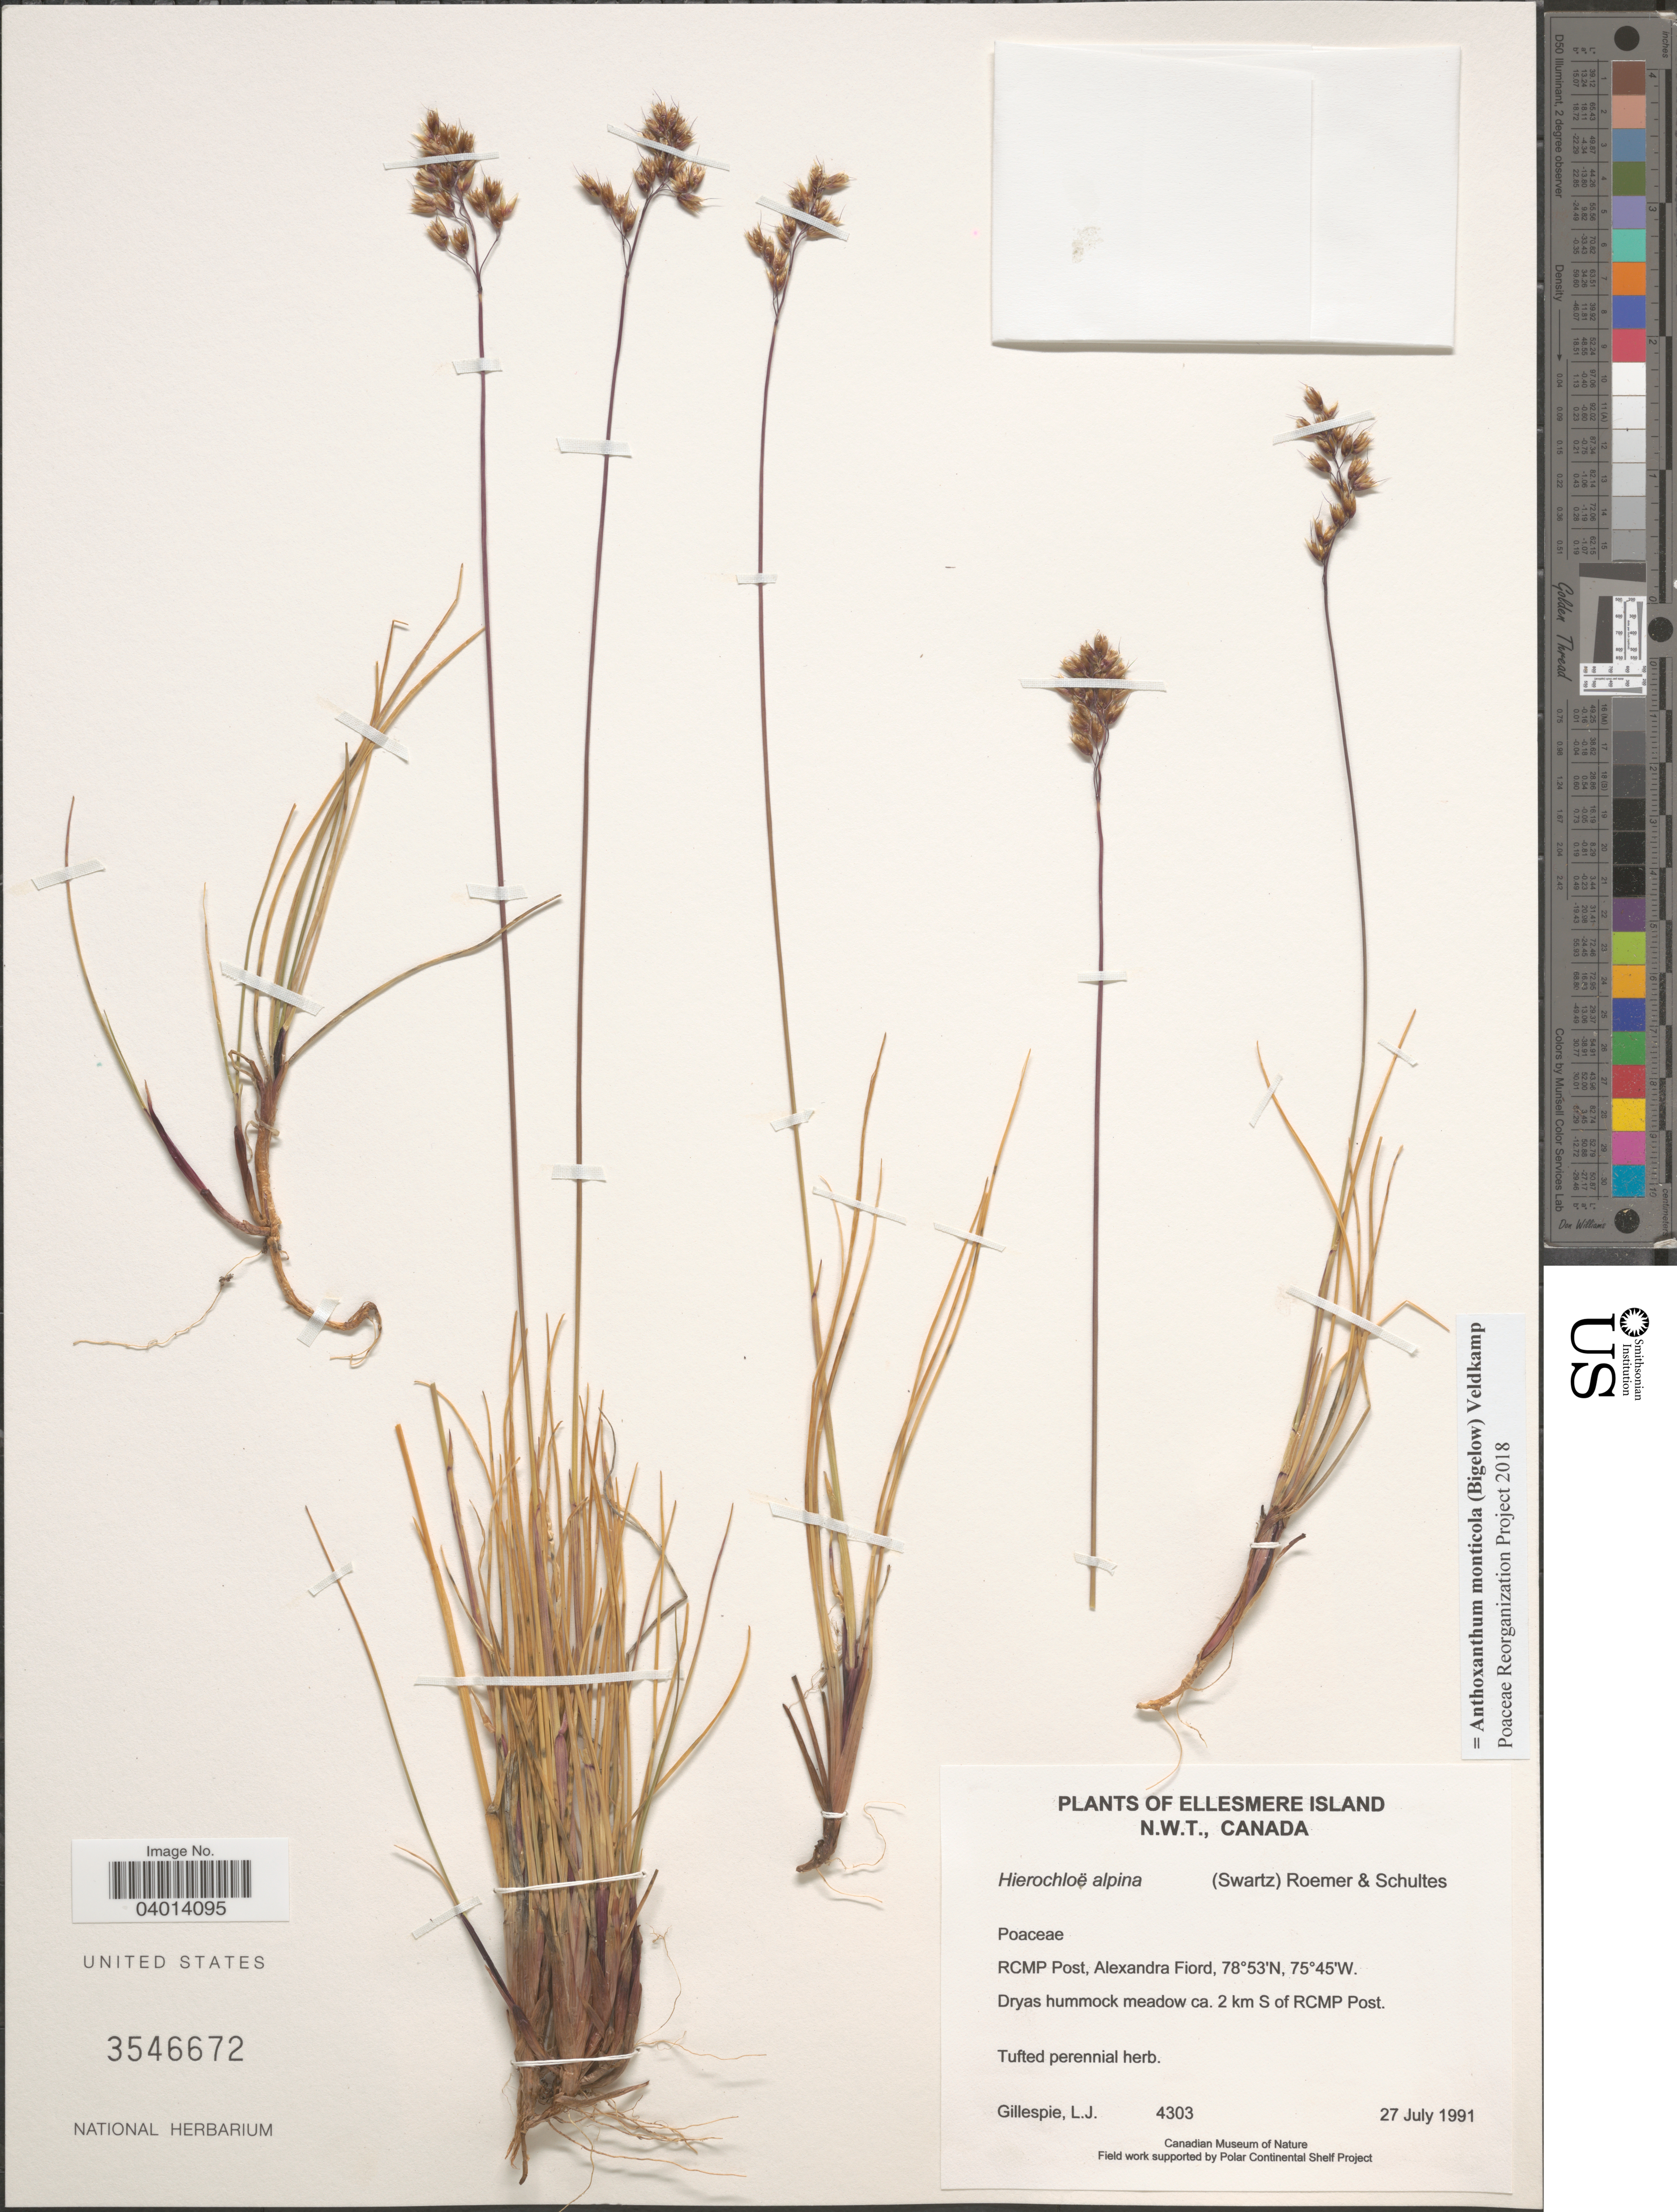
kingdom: Plantae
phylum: Tracheophyta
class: Liliopsida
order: Poales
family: Poaceae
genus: Anthoxanthum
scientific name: Anthoxanthum monticola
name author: (Bigelow) Veldkamp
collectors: L. Gillespie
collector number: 4303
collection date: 1991-07-27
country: Canada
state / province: Northwest Territories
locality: Ellesmere Island. RCMP Post, Alexandra Fiord. Dryas hummock meadow ca. 2 km S of RCMP Post.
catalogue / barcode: US 3546672